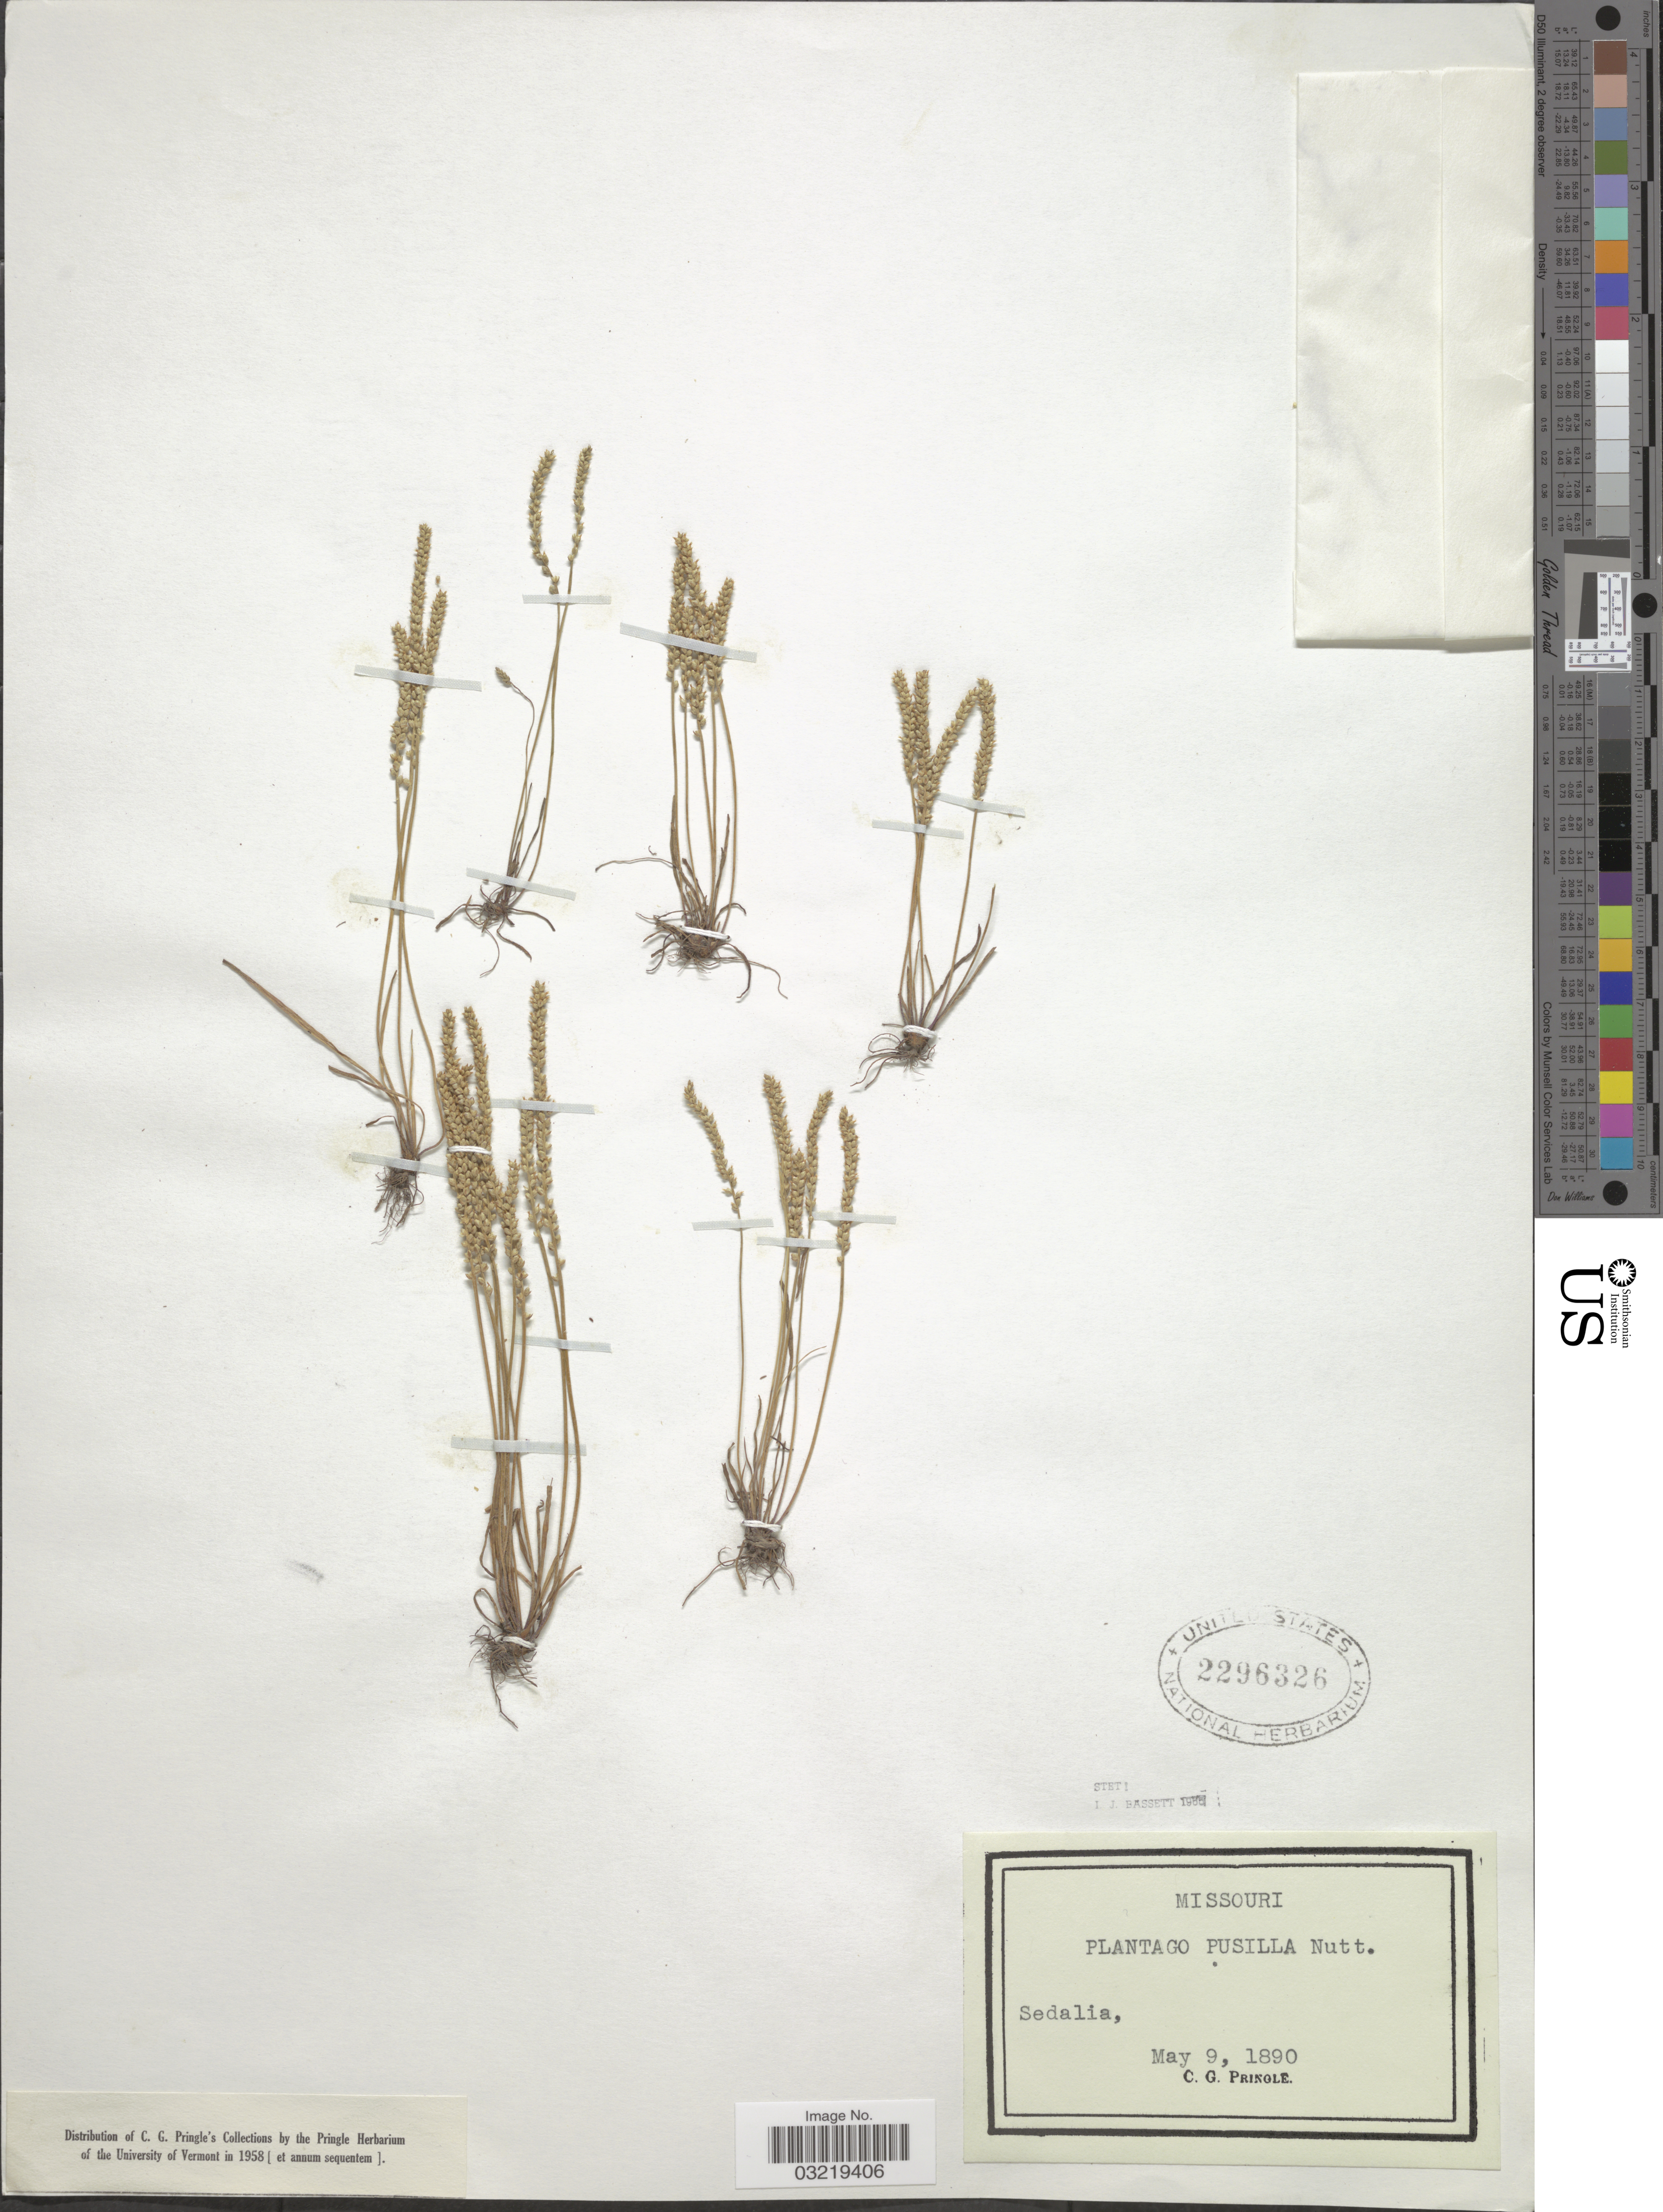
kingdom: Plantae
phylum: Tracheophyta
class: Magnoliopsida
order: Lamiales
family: Plantaginaceae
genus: Plantago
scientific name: Plantago pusilla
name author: Nutt.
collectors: C. G. Pringle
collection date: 1890-05-09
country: United States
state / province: Missouri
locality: Sedalia.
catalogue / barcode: US 2296326